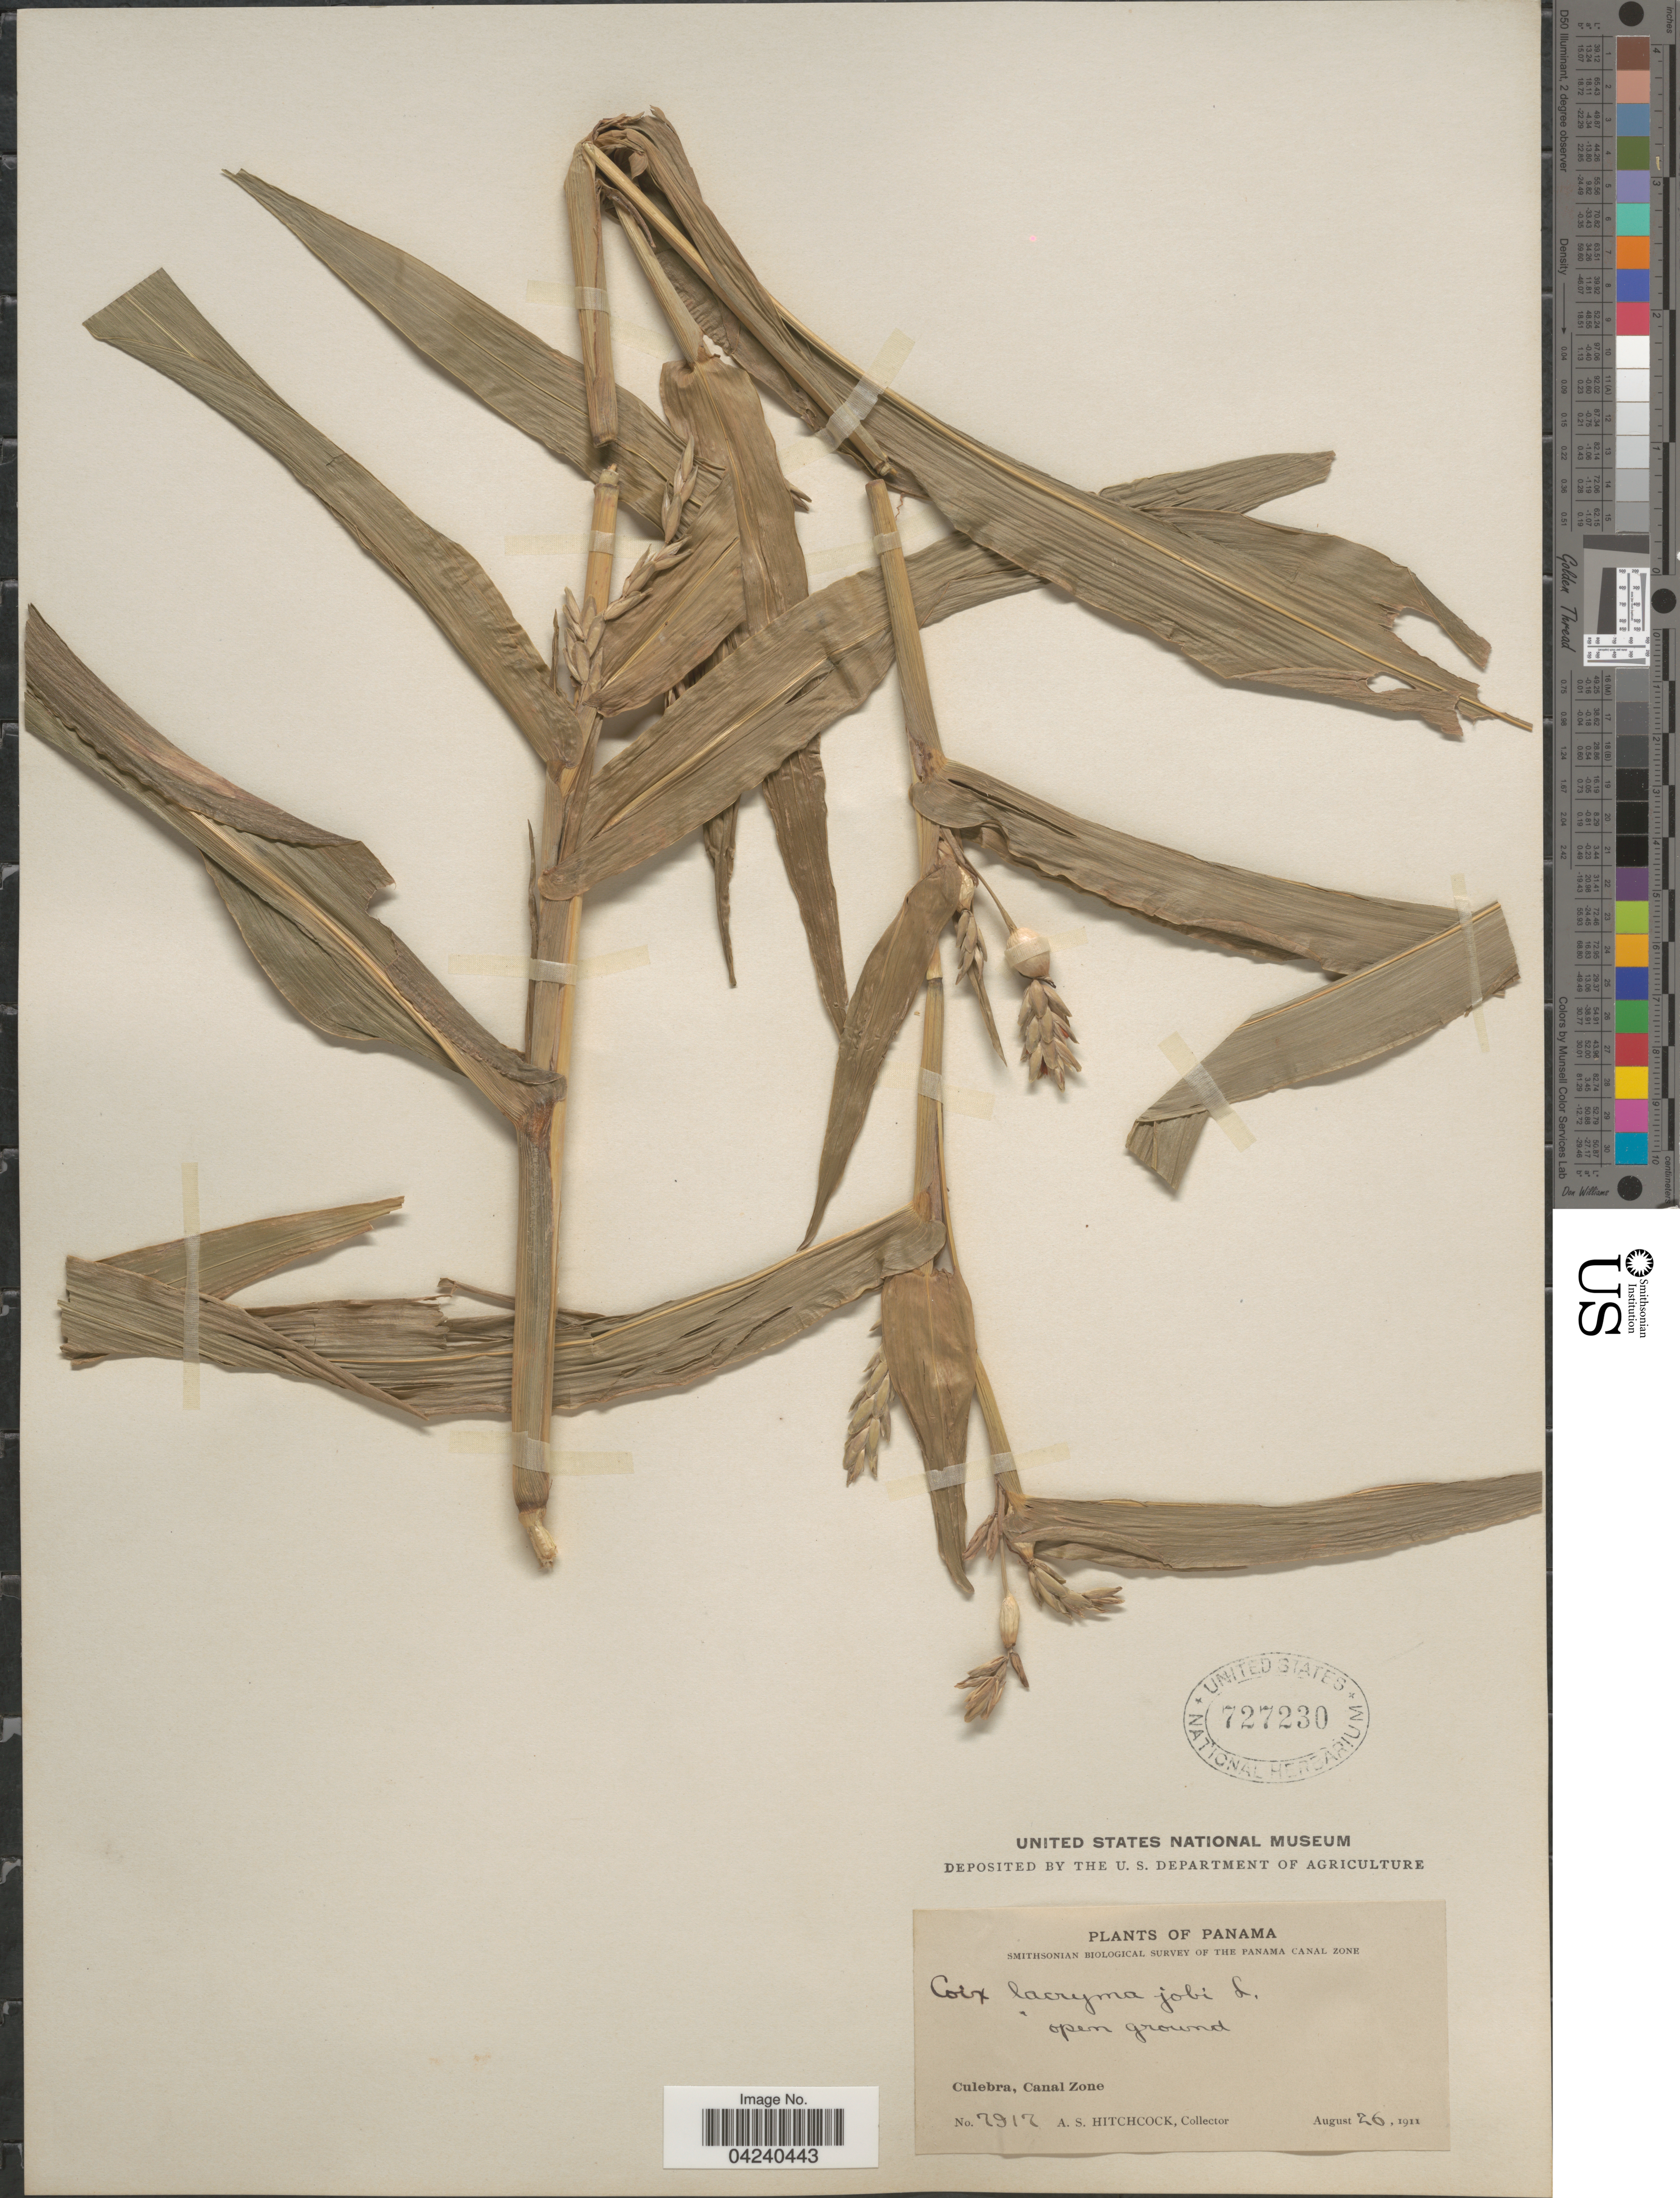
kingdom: Plantae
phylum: Tracheophyta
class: Liliopsida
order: Poales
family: Poaceae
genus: Coix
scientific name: Coix lacryma-jobi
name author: L.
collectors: A. S. Hitchcock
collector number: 7917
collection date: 1911-08-26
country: Panama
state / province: Colón / Panamá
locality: Smithsonian Biological Survey of the Panama Canal Zone. Culebra, Canal Zone.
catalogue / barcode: US 727230